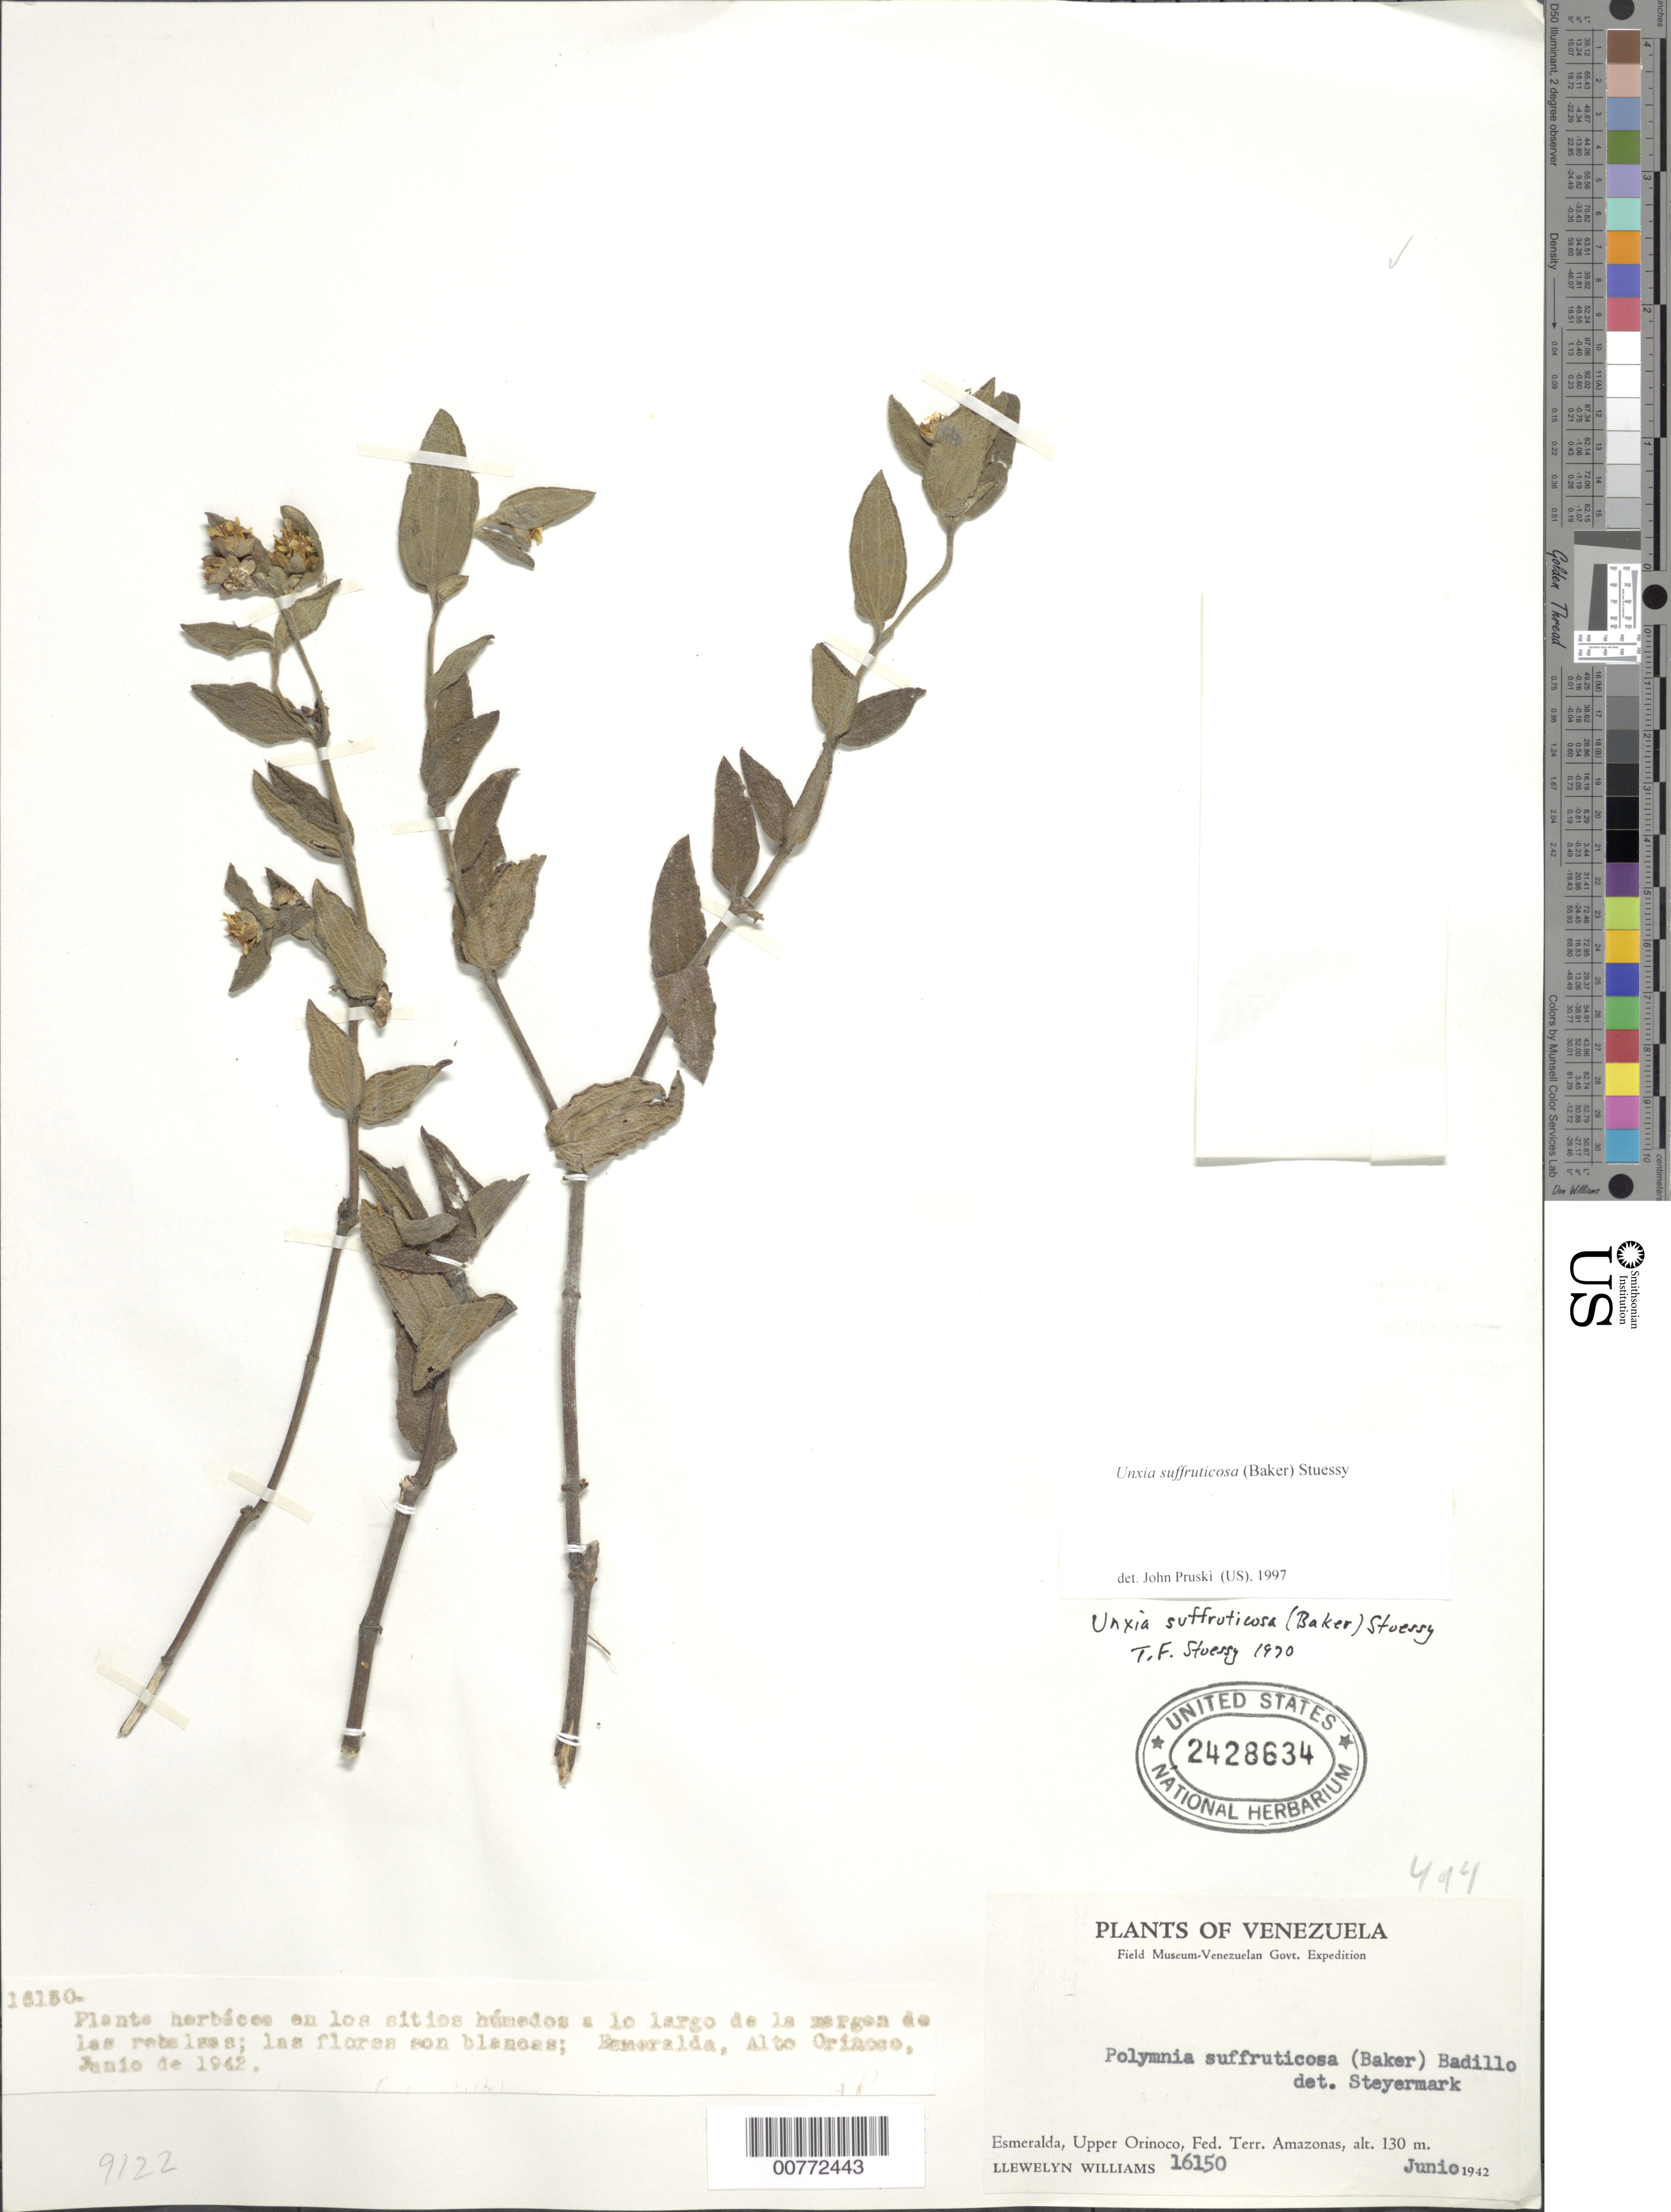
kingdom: Plantae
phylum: Tracheophyta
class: Magnoliopsida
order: Asterales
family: Asteraceae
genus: Unxia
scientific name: Unxia suffruticosa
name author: (Baker) Steussy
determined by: Pruski, J. F.; Funk, V. A.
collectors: Ll. Williams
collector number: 16150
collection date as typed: Jun-42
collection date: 1942-06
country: Venezuela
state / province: Amazonas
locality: Esmeralda, Alto Orinoco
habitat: Sitios humedosa lo largo de la margen de las rabalgas (sp?)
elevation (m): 130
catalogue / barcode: US 2428634